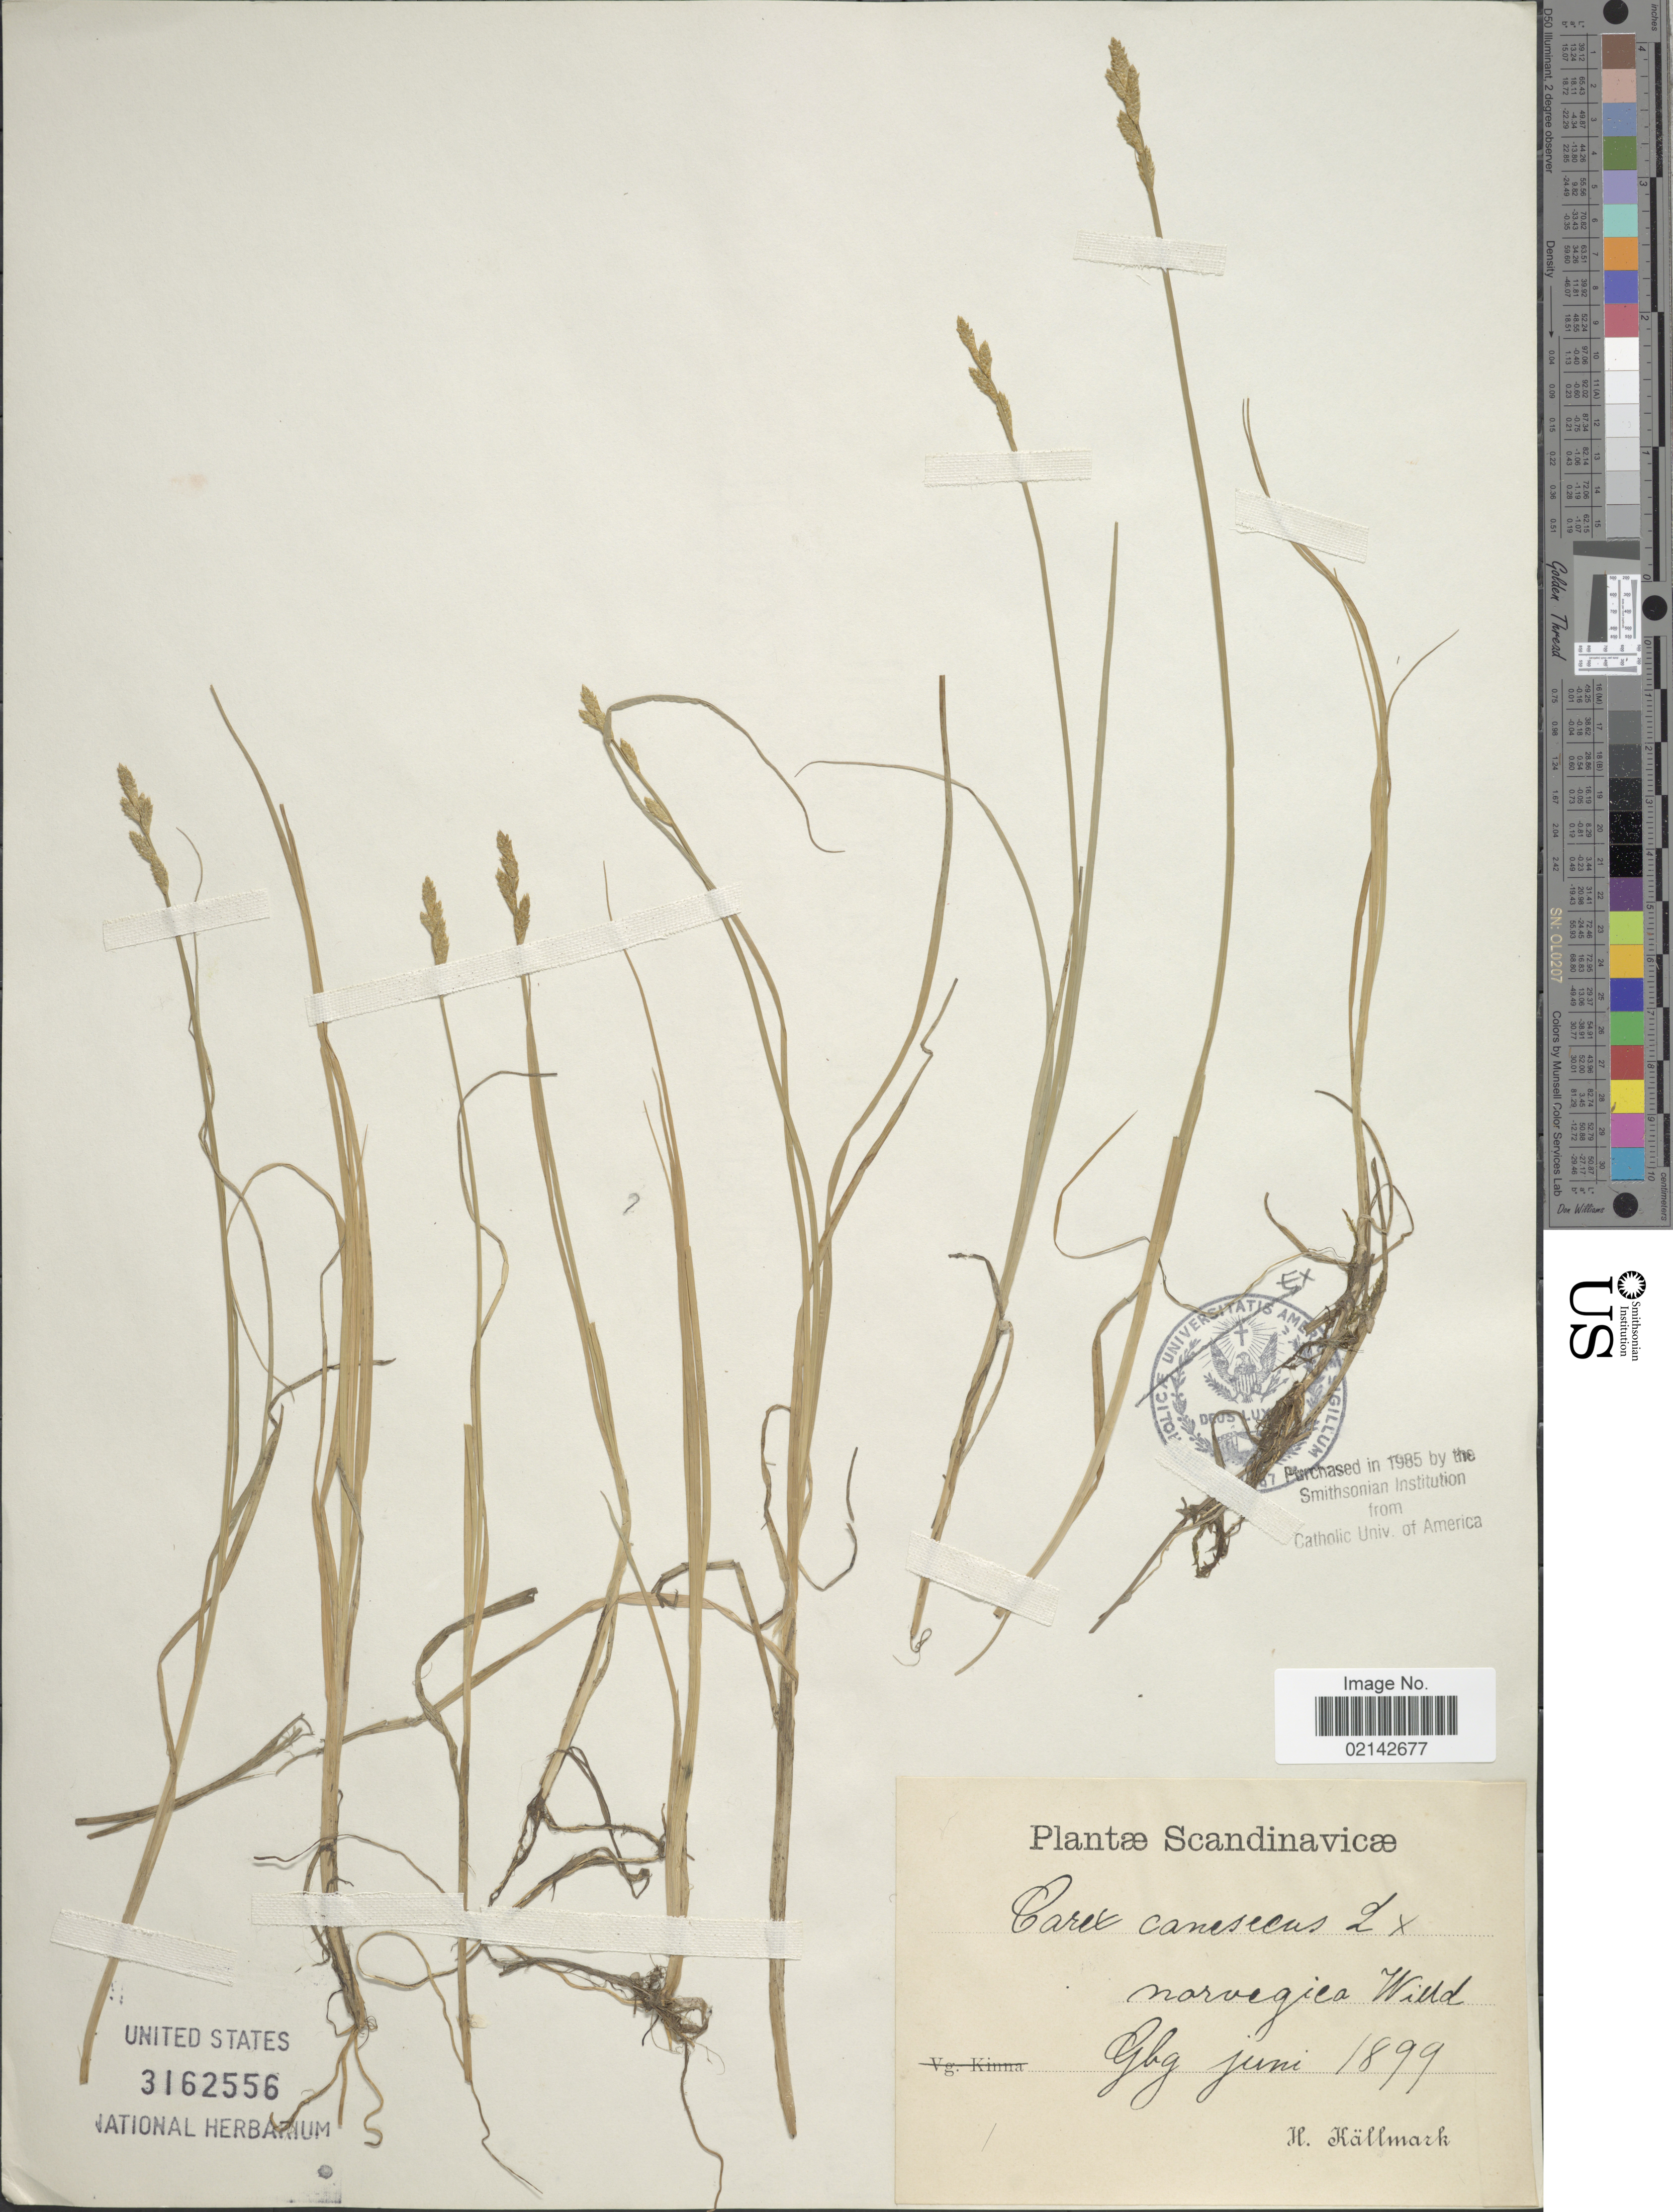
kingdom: Plantae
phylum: Tracheophyta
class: Liliopsida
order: Poales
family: Cyperaceae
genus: Carex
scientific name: Carex canescens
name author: L.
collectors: H. Källmark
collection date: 1899-06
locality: Scandinavicae, Gbg.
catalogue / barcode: US 3162556